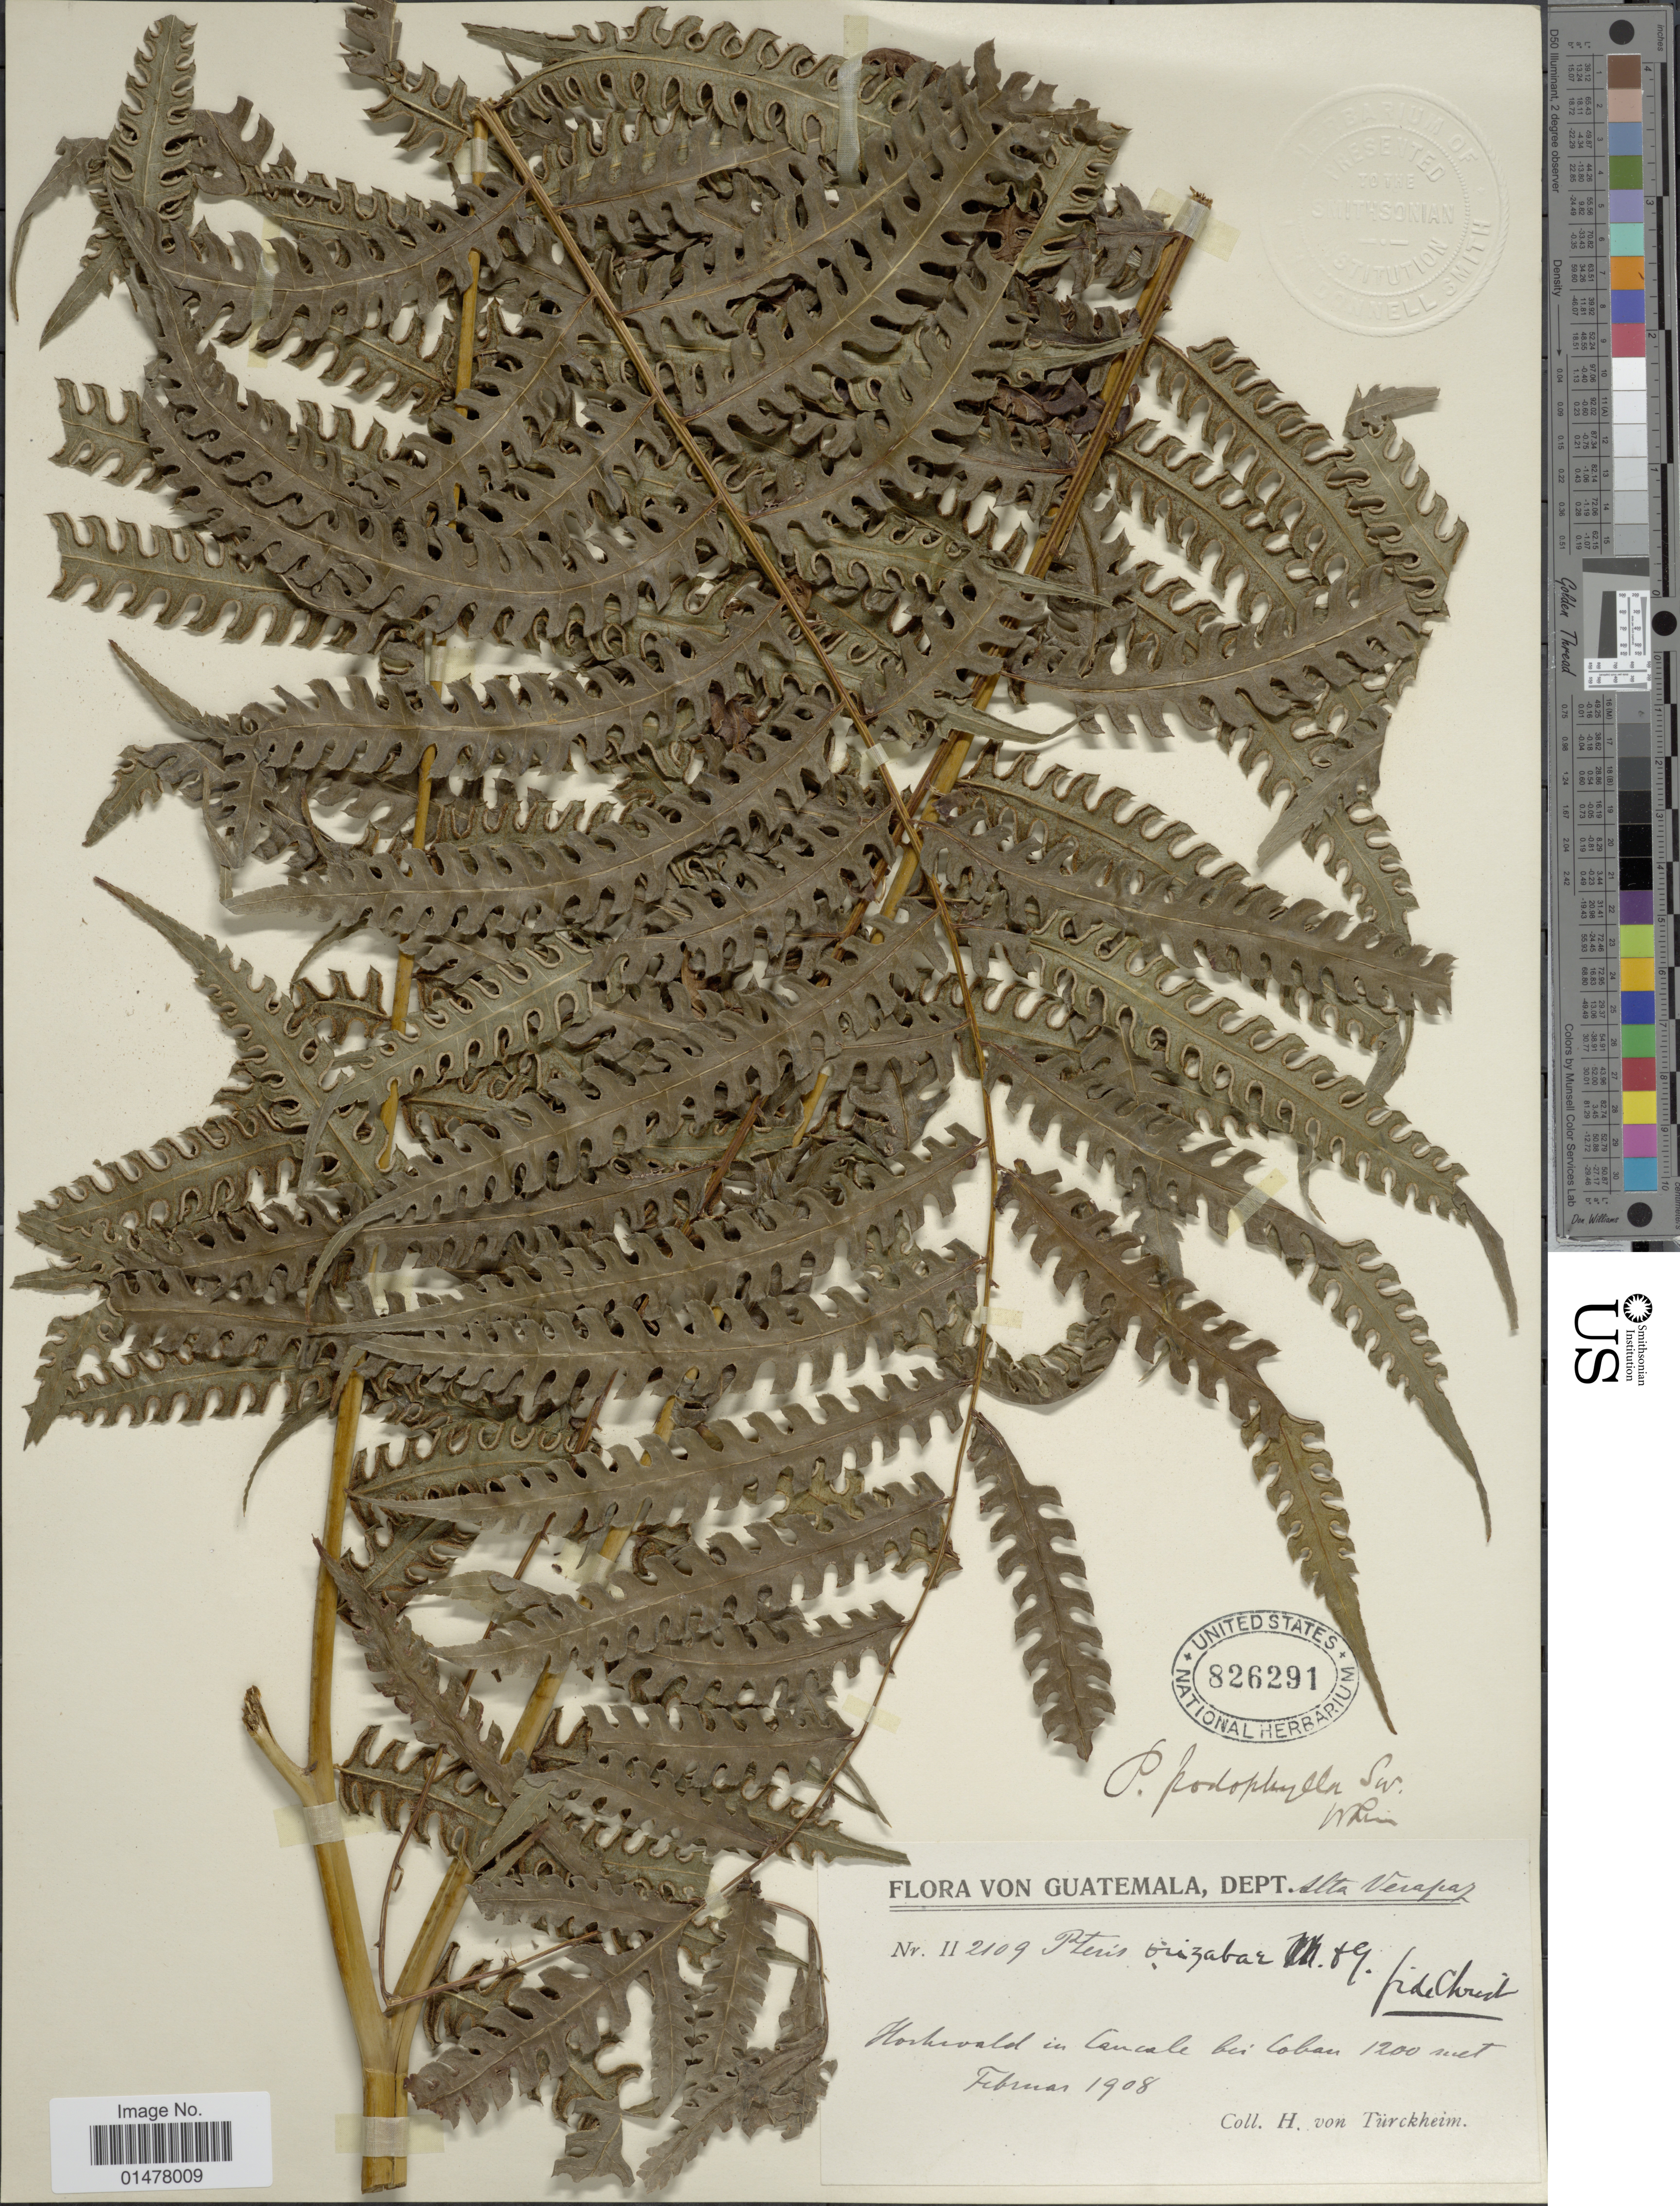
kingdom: Plantae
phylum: Tracheophyta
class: Polypodiopsida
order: Polypodiales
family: Pteridaceae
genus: Pteris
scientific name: Pteris podophylla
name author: Sw.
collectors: H. von Türckheim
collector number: II2109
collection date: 1908-02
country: Guatemala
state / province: Alta Verapaz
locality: Flora von Guatemala, dept. Alta Verapaz, hochwald in caucale bei Coban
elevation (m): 1200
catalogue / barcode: US 826291